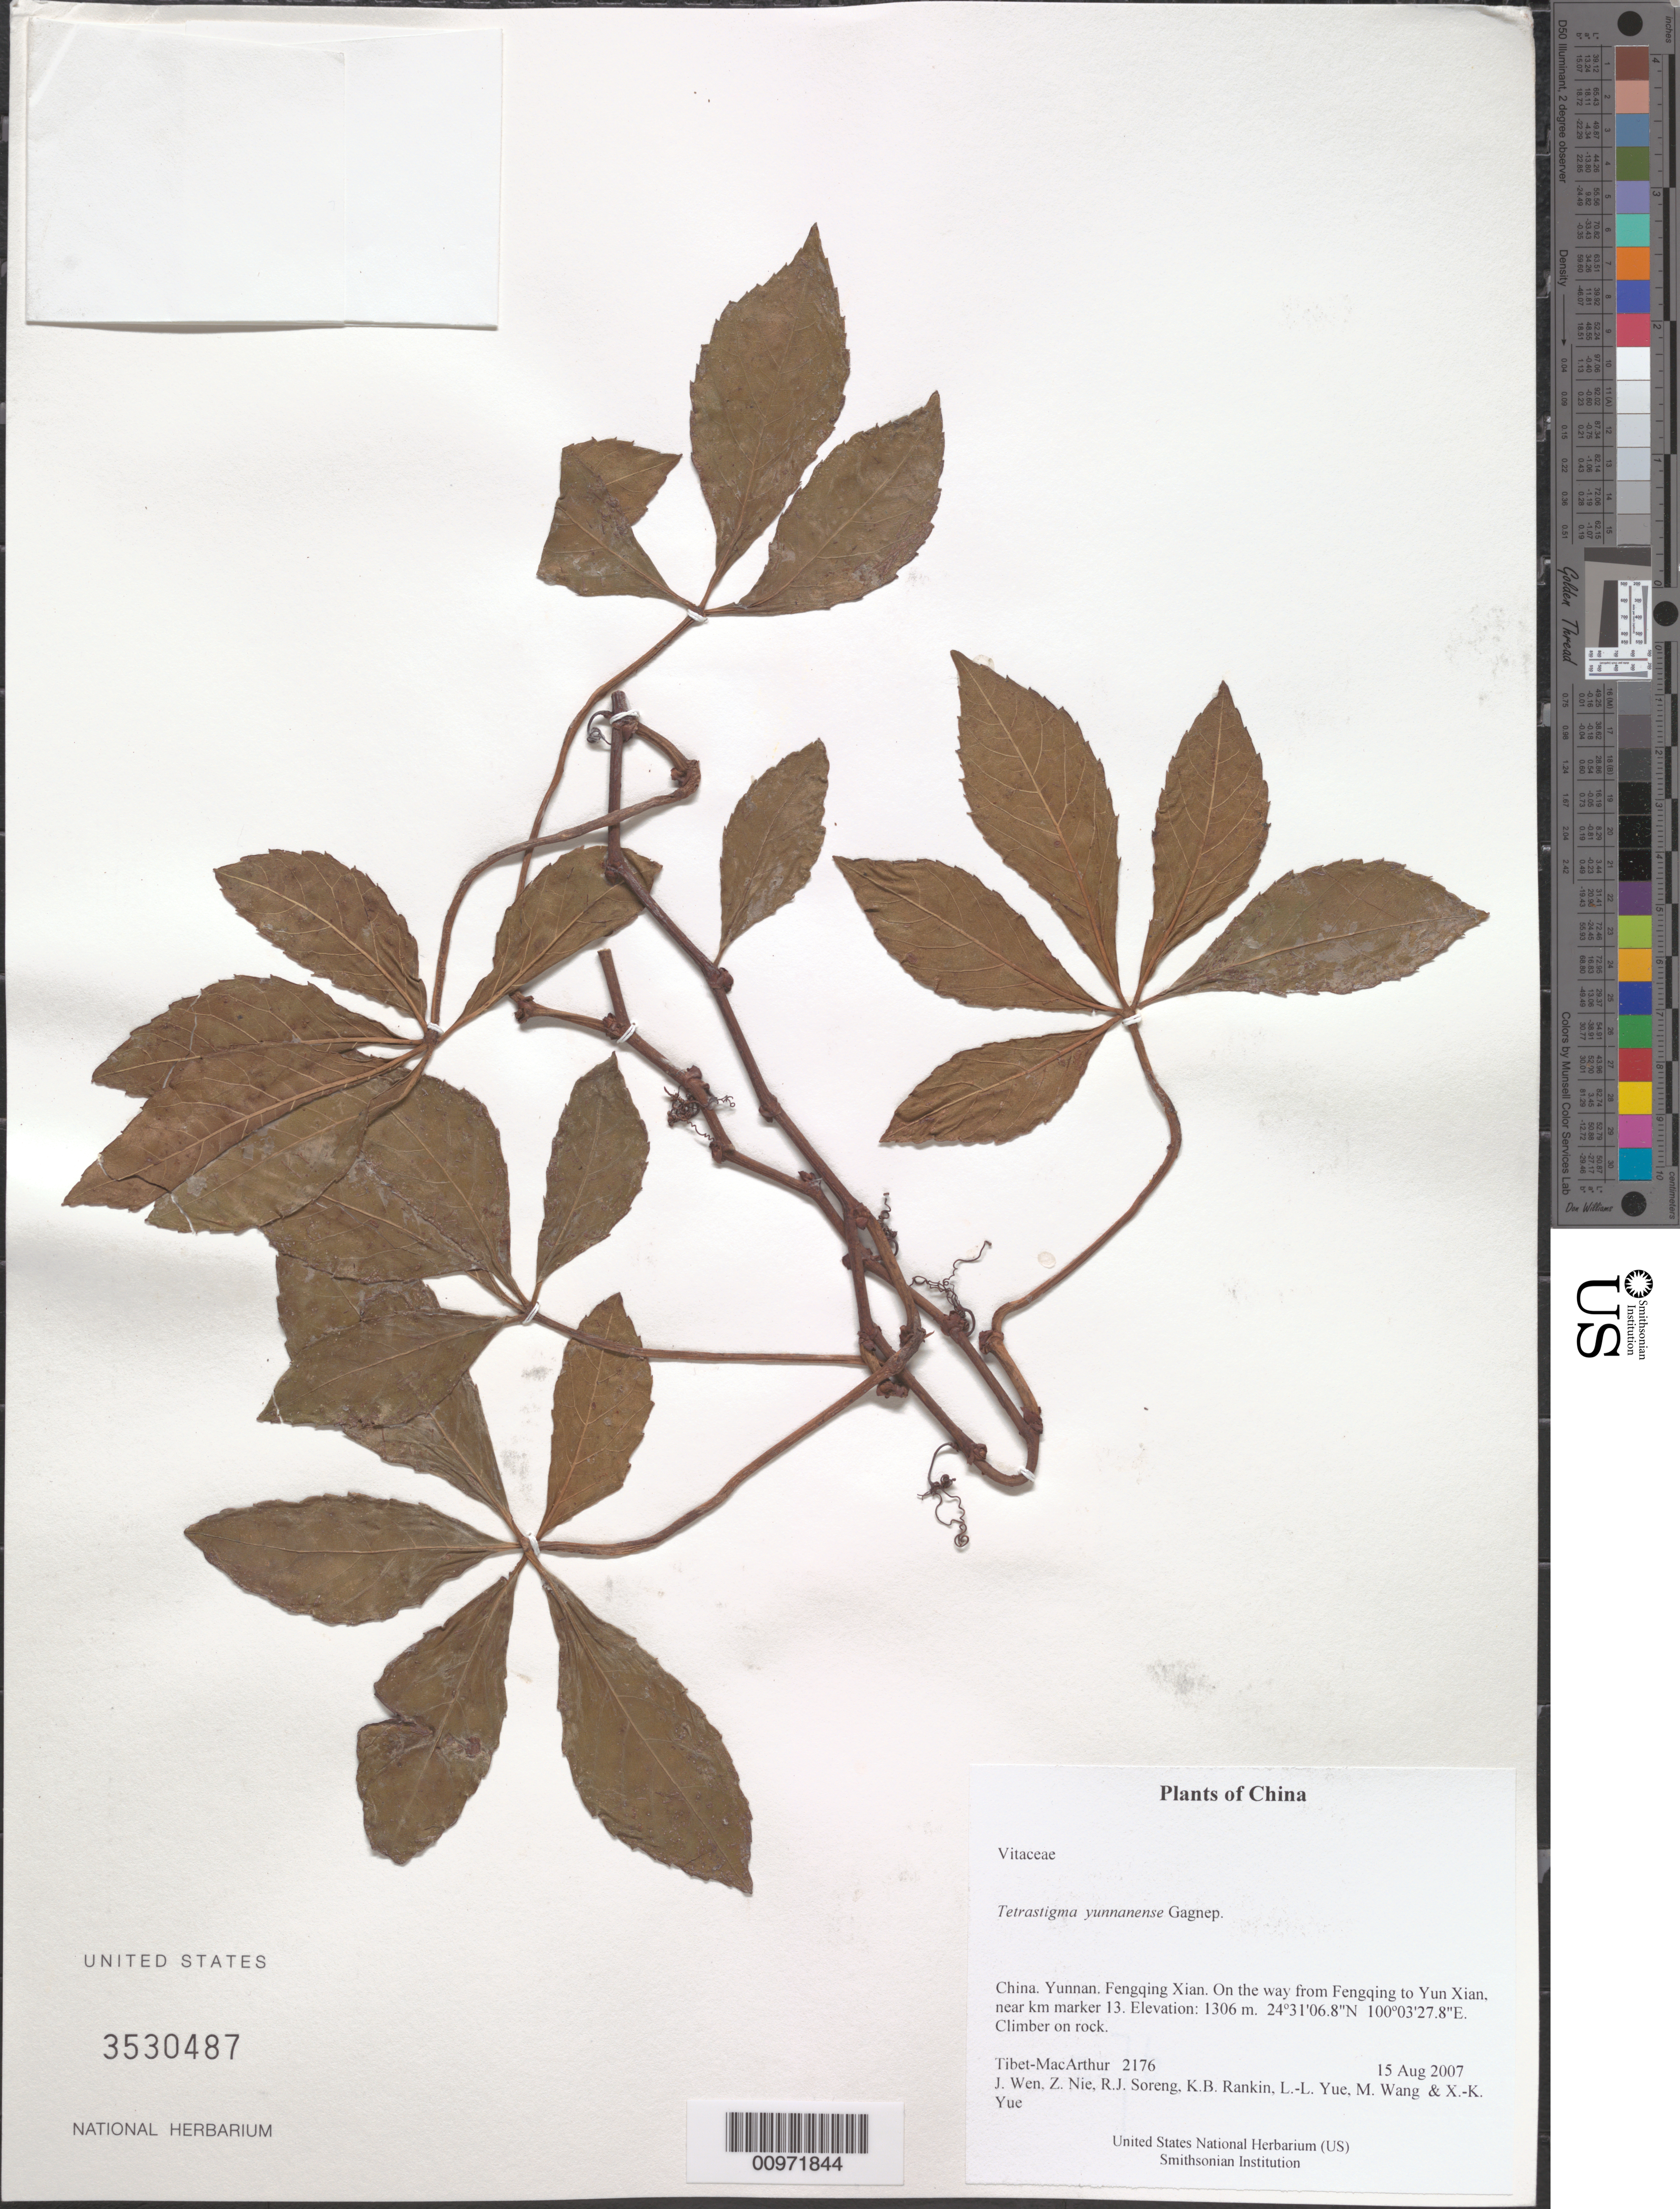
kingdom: Plantae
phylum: Tracheophyta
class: Magnoliopsida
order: Vitales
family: Vitaceae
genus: Tetrastigma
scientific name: Tetrastigma yunnanense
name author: Gagnep.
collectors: Tibet-MacArthur, J. Wen, Z. Nie, R. J. Soreng, K. Rankin, L. Yue, M. Wang & X. Yue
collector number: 2176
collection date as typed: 15 Aug 2007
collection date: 2007-08-15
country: China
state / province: Yunnan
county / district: Fengqing Xian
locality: On the way from Fengqing to Yun Xian, near km marker 13.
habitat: On rock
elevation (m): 1306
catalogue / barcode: US 3530487